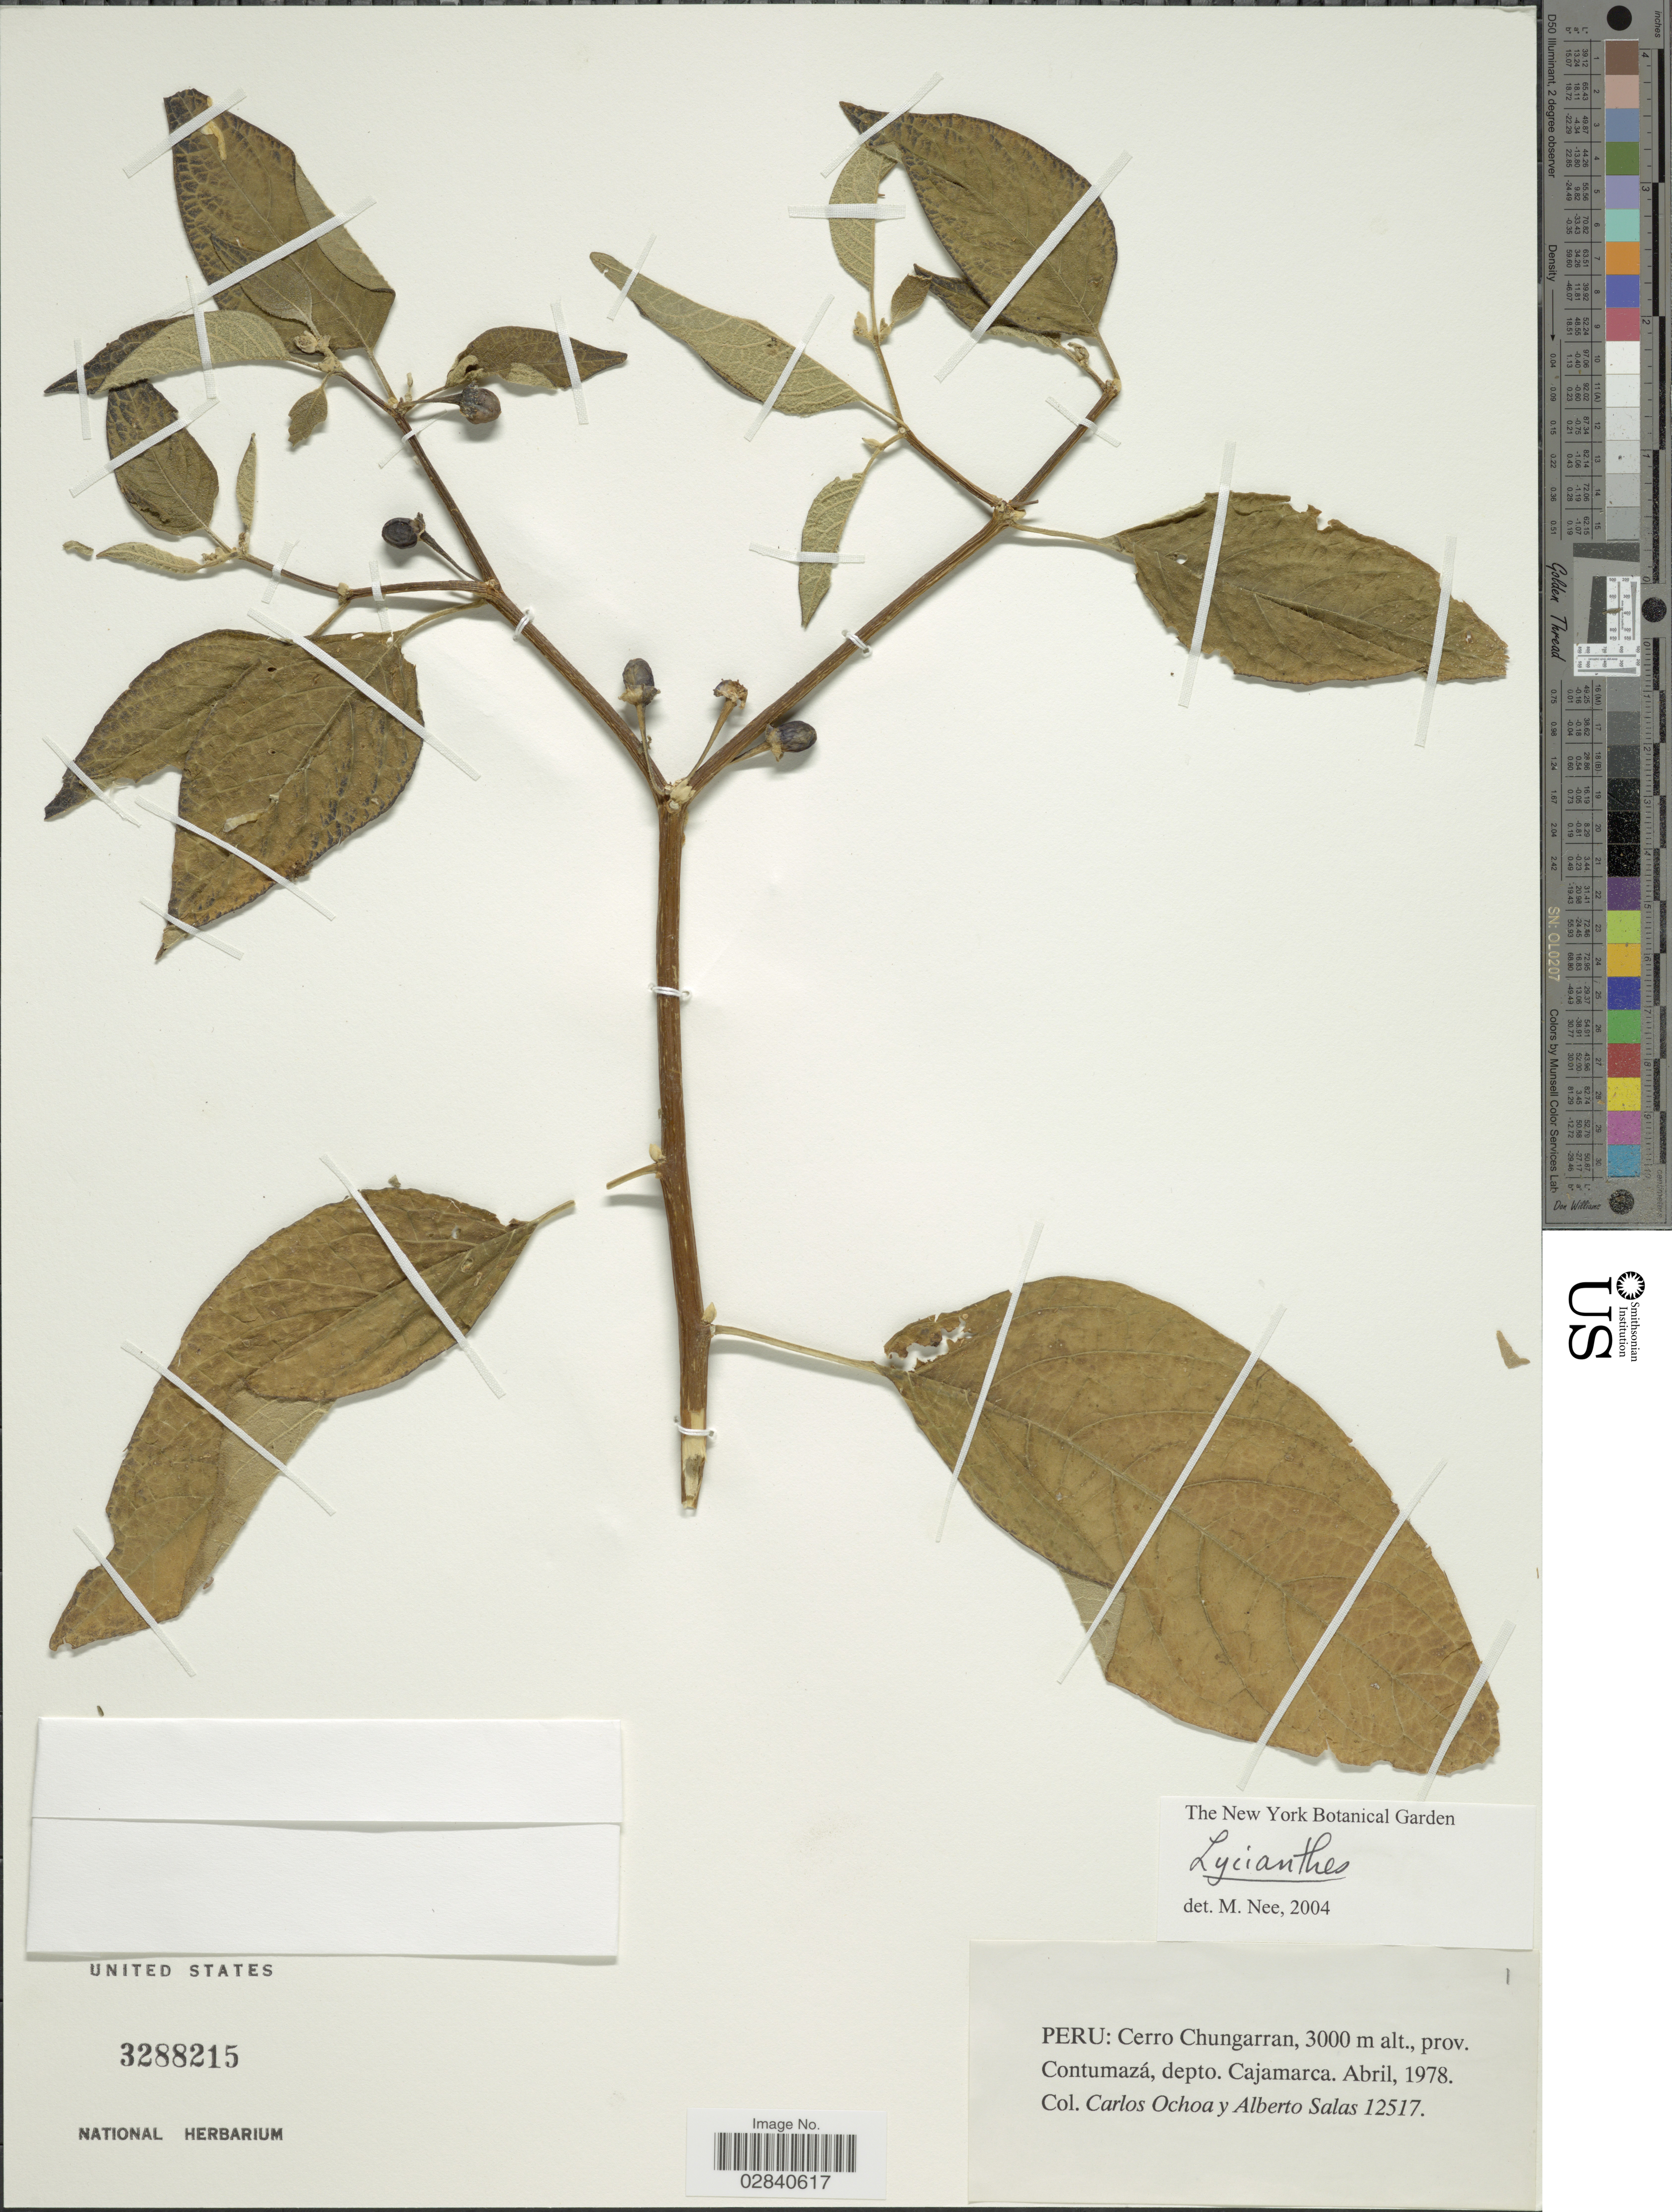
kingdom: Plantae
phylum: Tracheophyta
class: Magnoliopsida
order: Solanales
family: Solanaceae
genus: Lycianthes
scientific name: Lycianthes sp.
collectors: C. Ochoa & A. Salas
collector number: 12517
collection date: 1978-04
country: Peru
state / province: Cajamarca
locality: Cerro Chungarran, Contumazá, depto. Cajamarca.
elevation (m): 3000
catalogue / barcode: US 3288215